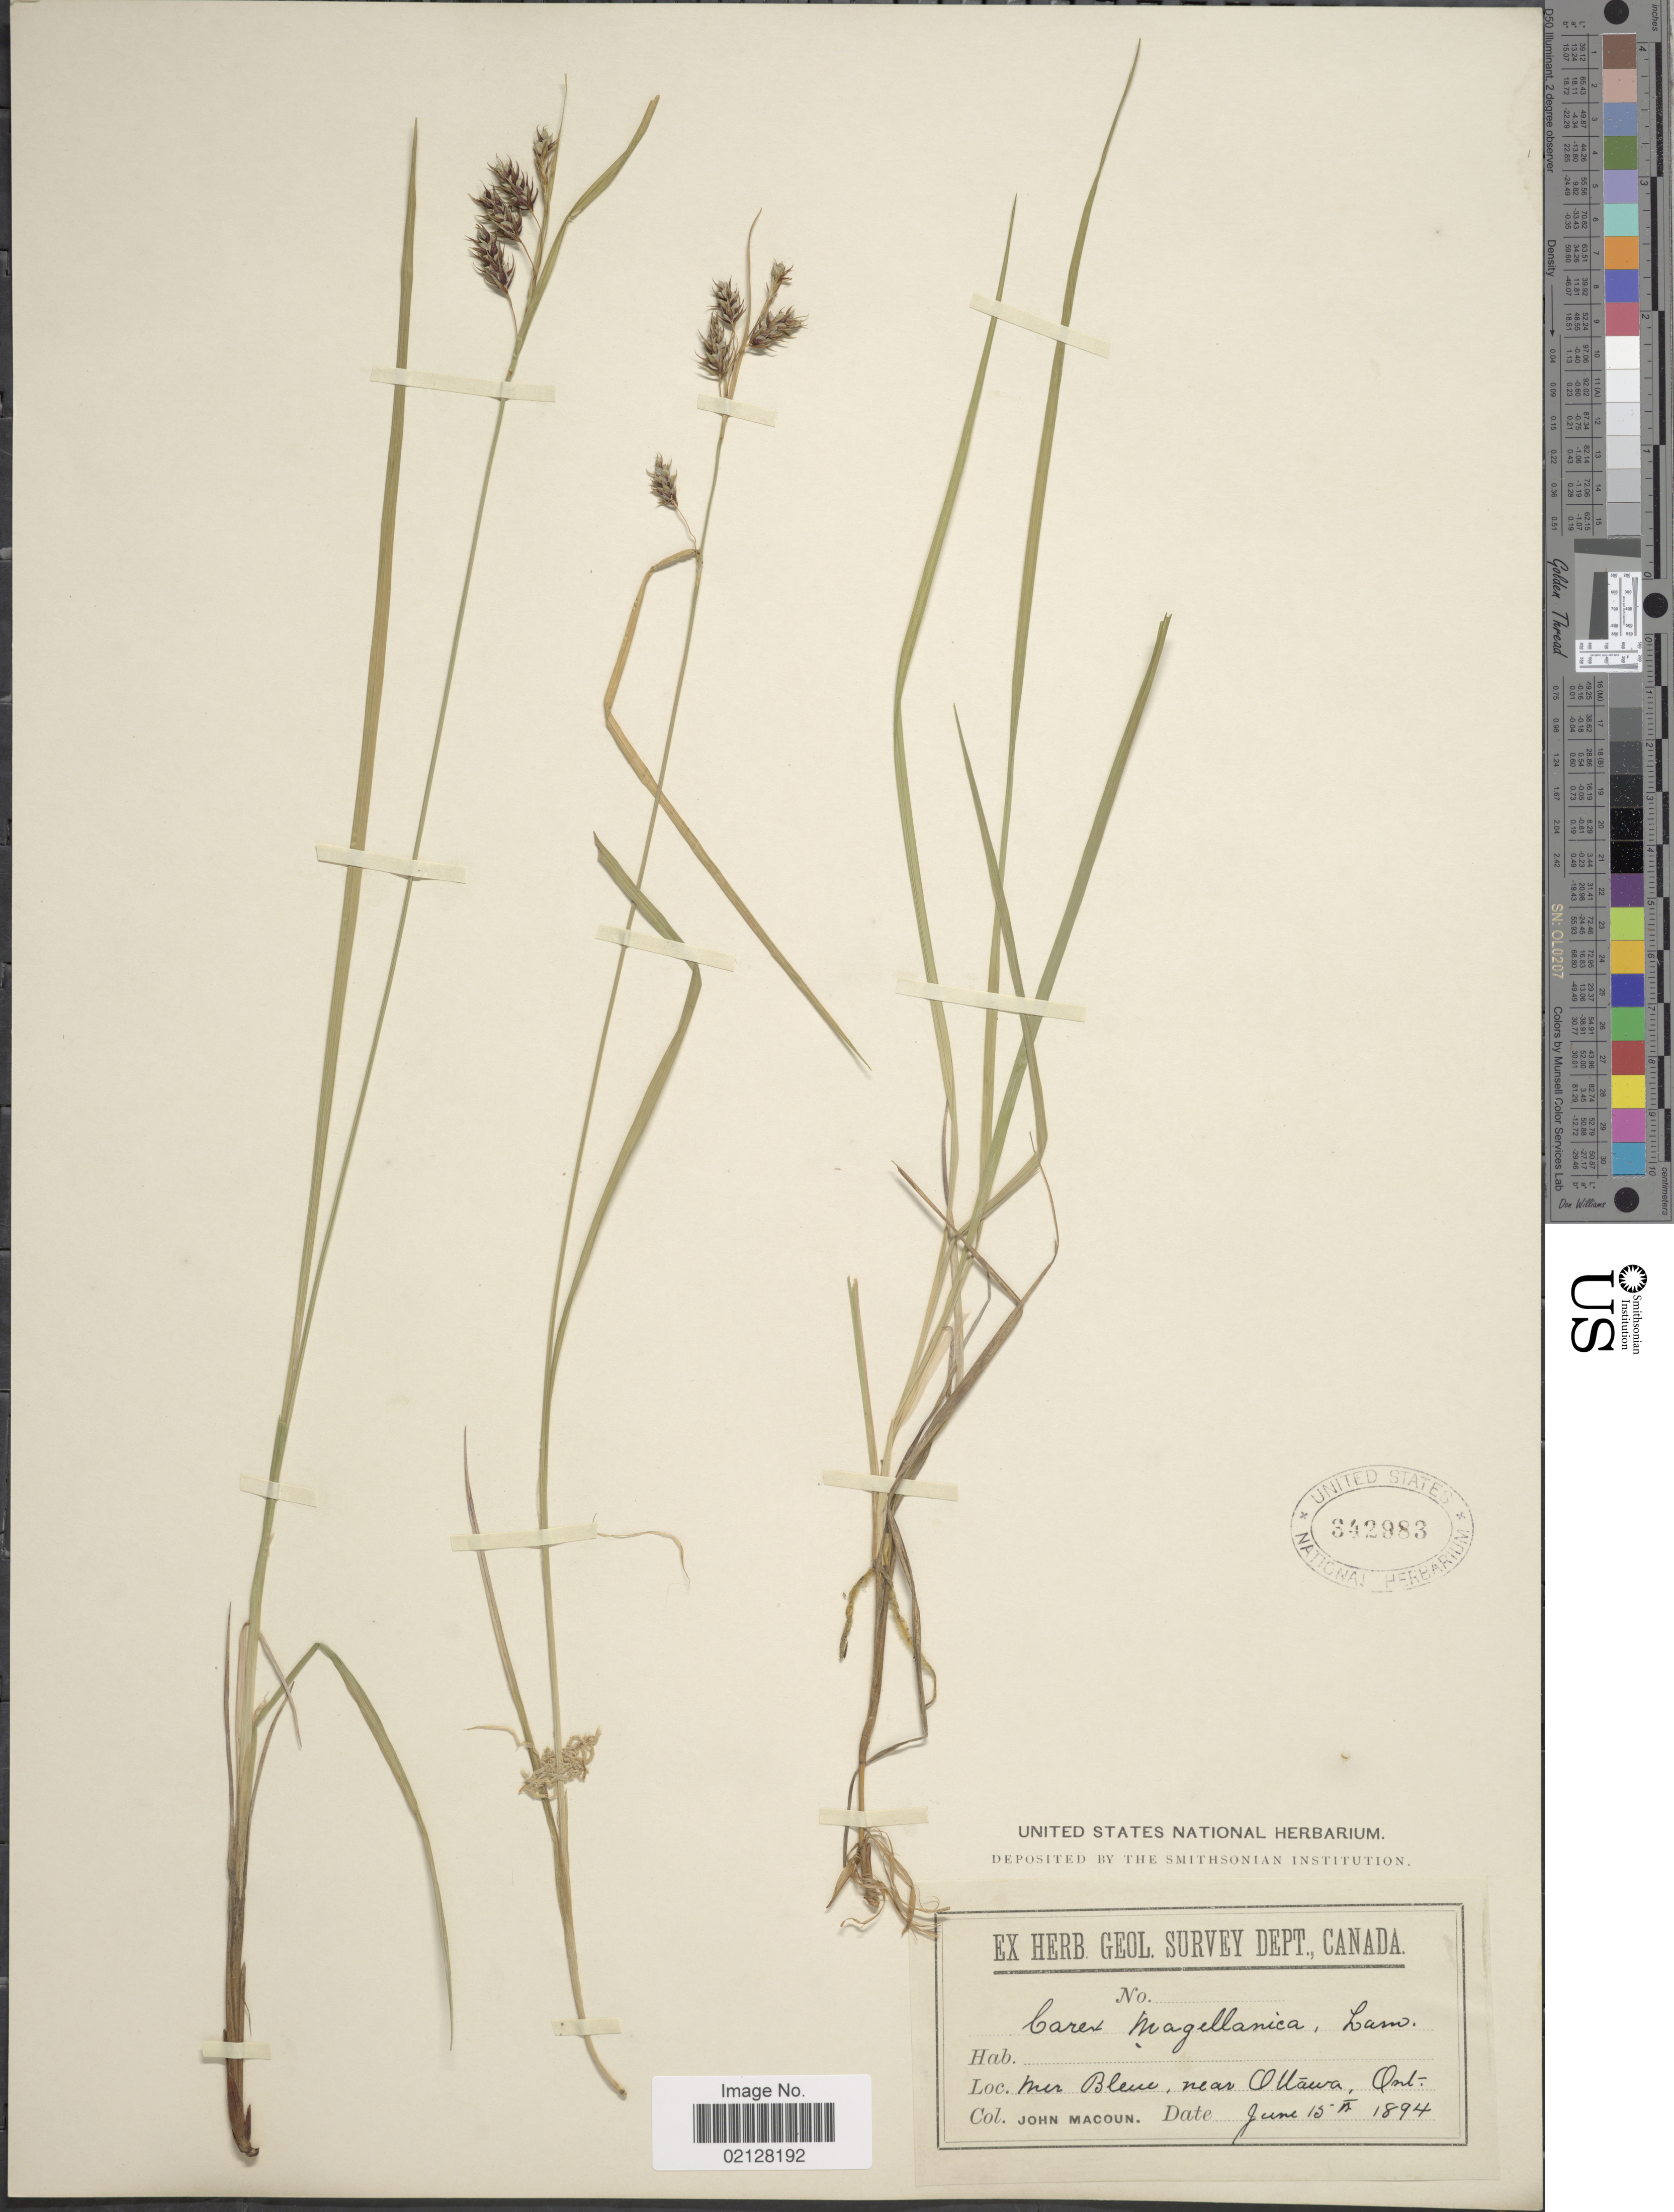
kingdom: Plantae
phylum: Tracheophyta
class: Liliopsida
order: Poales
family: Cyperaceae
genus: Carex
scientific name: Carex magellanica subsp. irrigua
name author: (Wahlenb.) Hiitonen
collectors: J. Macoun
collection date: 1894-06-15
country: Canada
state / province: Ontario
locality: Mer Bleue, near Ottawa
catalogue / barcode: US 342983